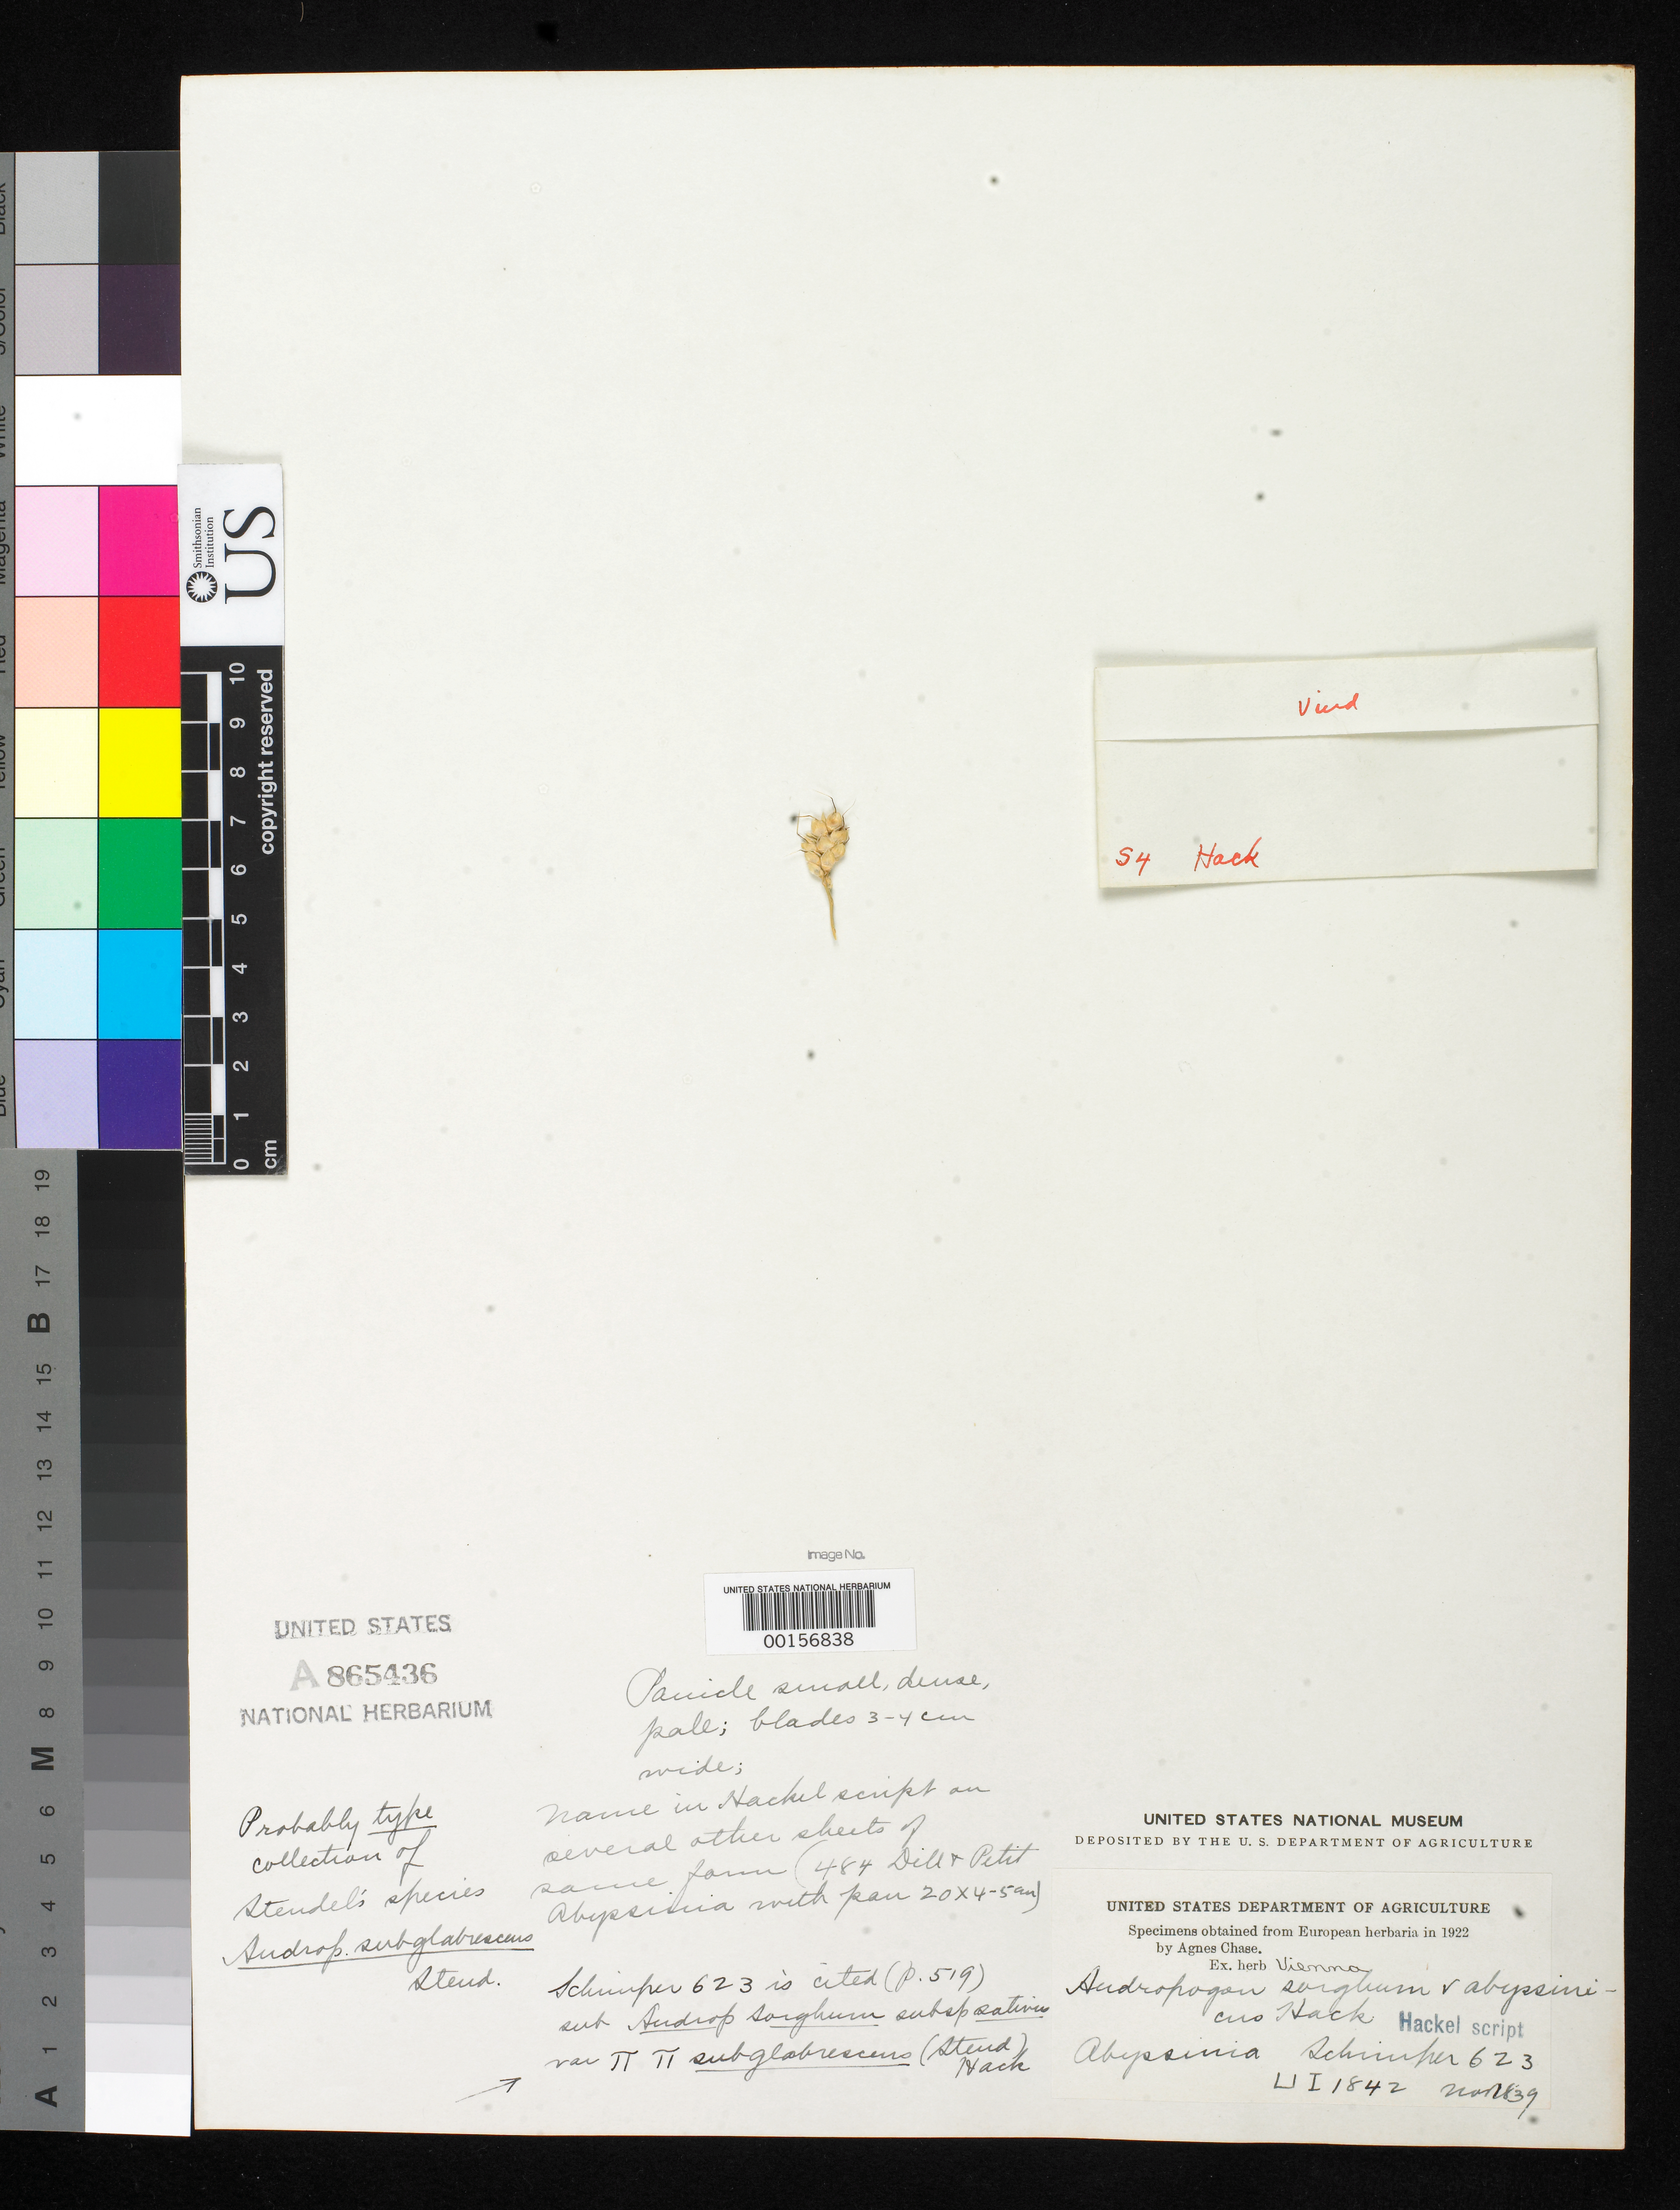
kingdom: Plantae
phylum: Tracheophyta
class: Liliopsida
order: Poales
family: Poaceae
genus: Andropogon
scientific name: Andropogon subglabrescens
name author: Steud.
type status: Type Fragment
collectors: G. W. Schimper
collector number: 623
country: Ethiopia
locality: Abyssinia.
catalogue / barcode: US 865436A